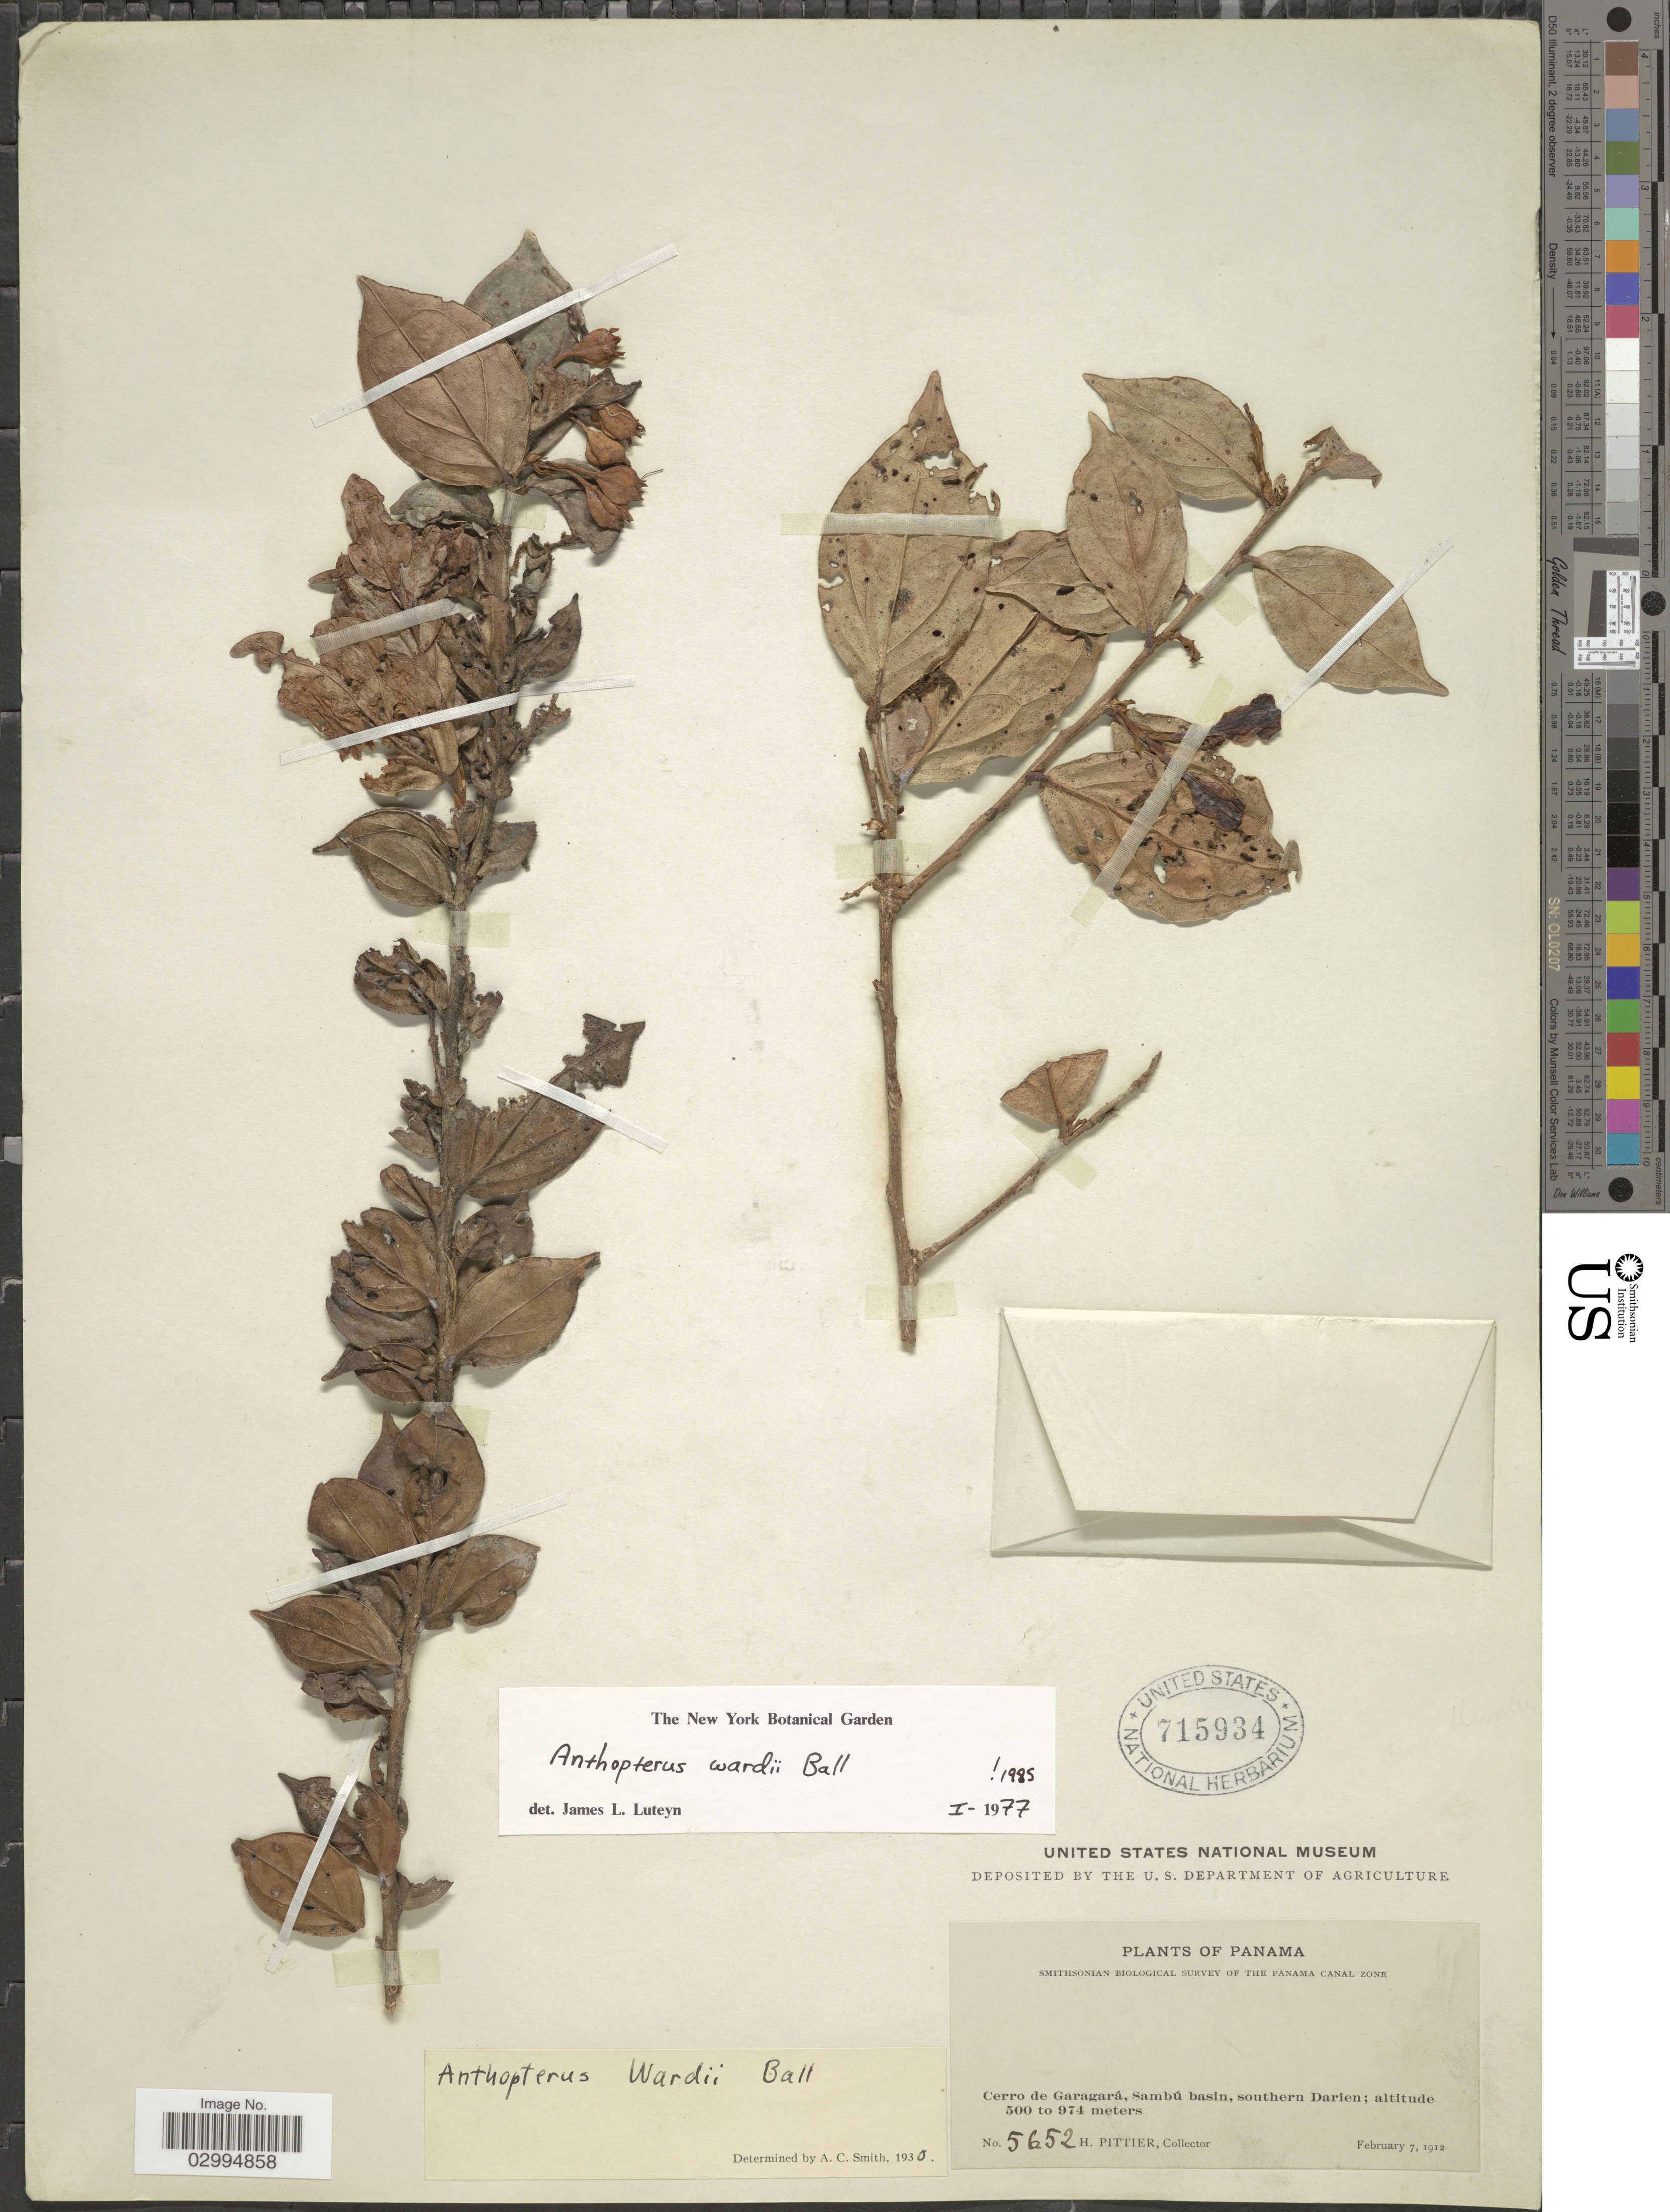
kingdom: Plantae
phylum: Tracheophyta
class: Magnoliopsida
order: Ericales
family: Ericaceae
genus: Anthopterus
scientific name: Anthopterus wardii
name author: Ball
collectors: H. F. Pittier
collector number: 5652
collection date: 1912-02-07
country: Panama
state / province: Darién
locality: Cerro de Garagará, Sambú basin, southern Darien.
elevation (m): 500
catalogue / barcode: US 715934